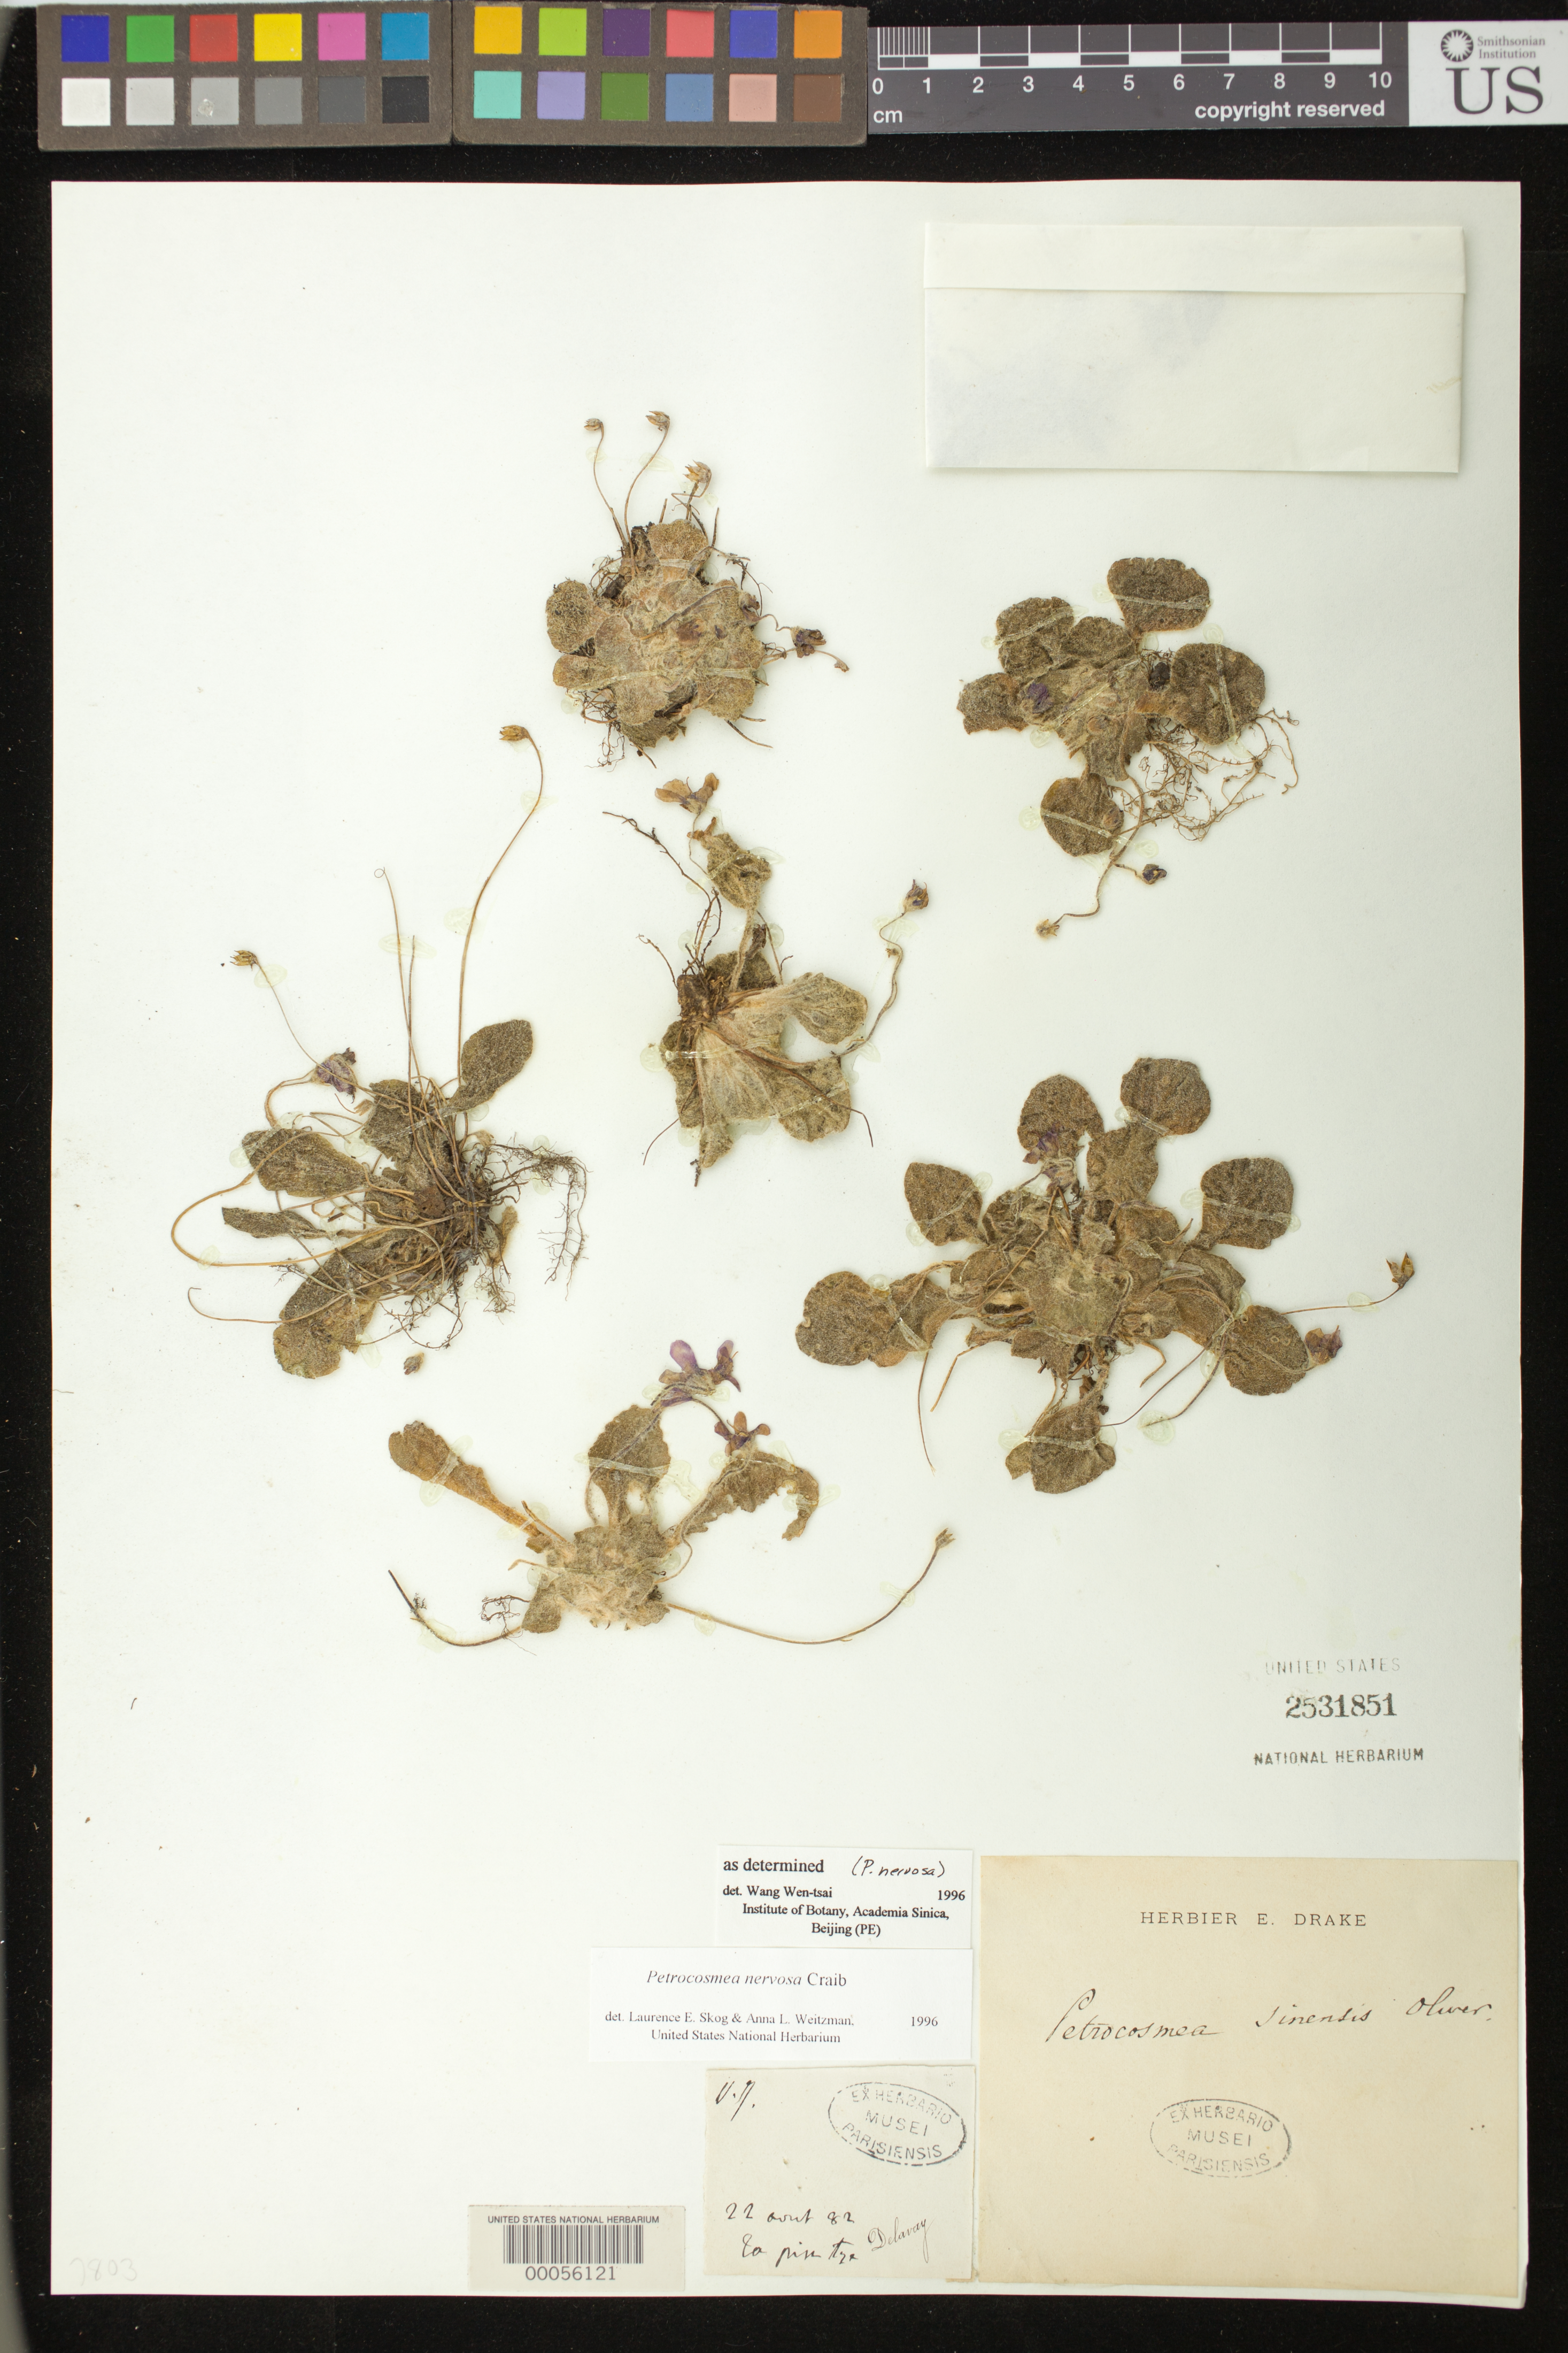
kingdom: Plantae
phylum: Tracheophyta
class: Magnoliopsida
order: Lamiales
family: Gesneriaceae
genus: Petrocosmea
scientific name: Petrocosmea nervosa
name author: Craib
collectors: P. Delavay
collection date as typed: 22 Aug 1882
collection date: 1882-08-22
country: China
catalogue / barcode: US 2531851